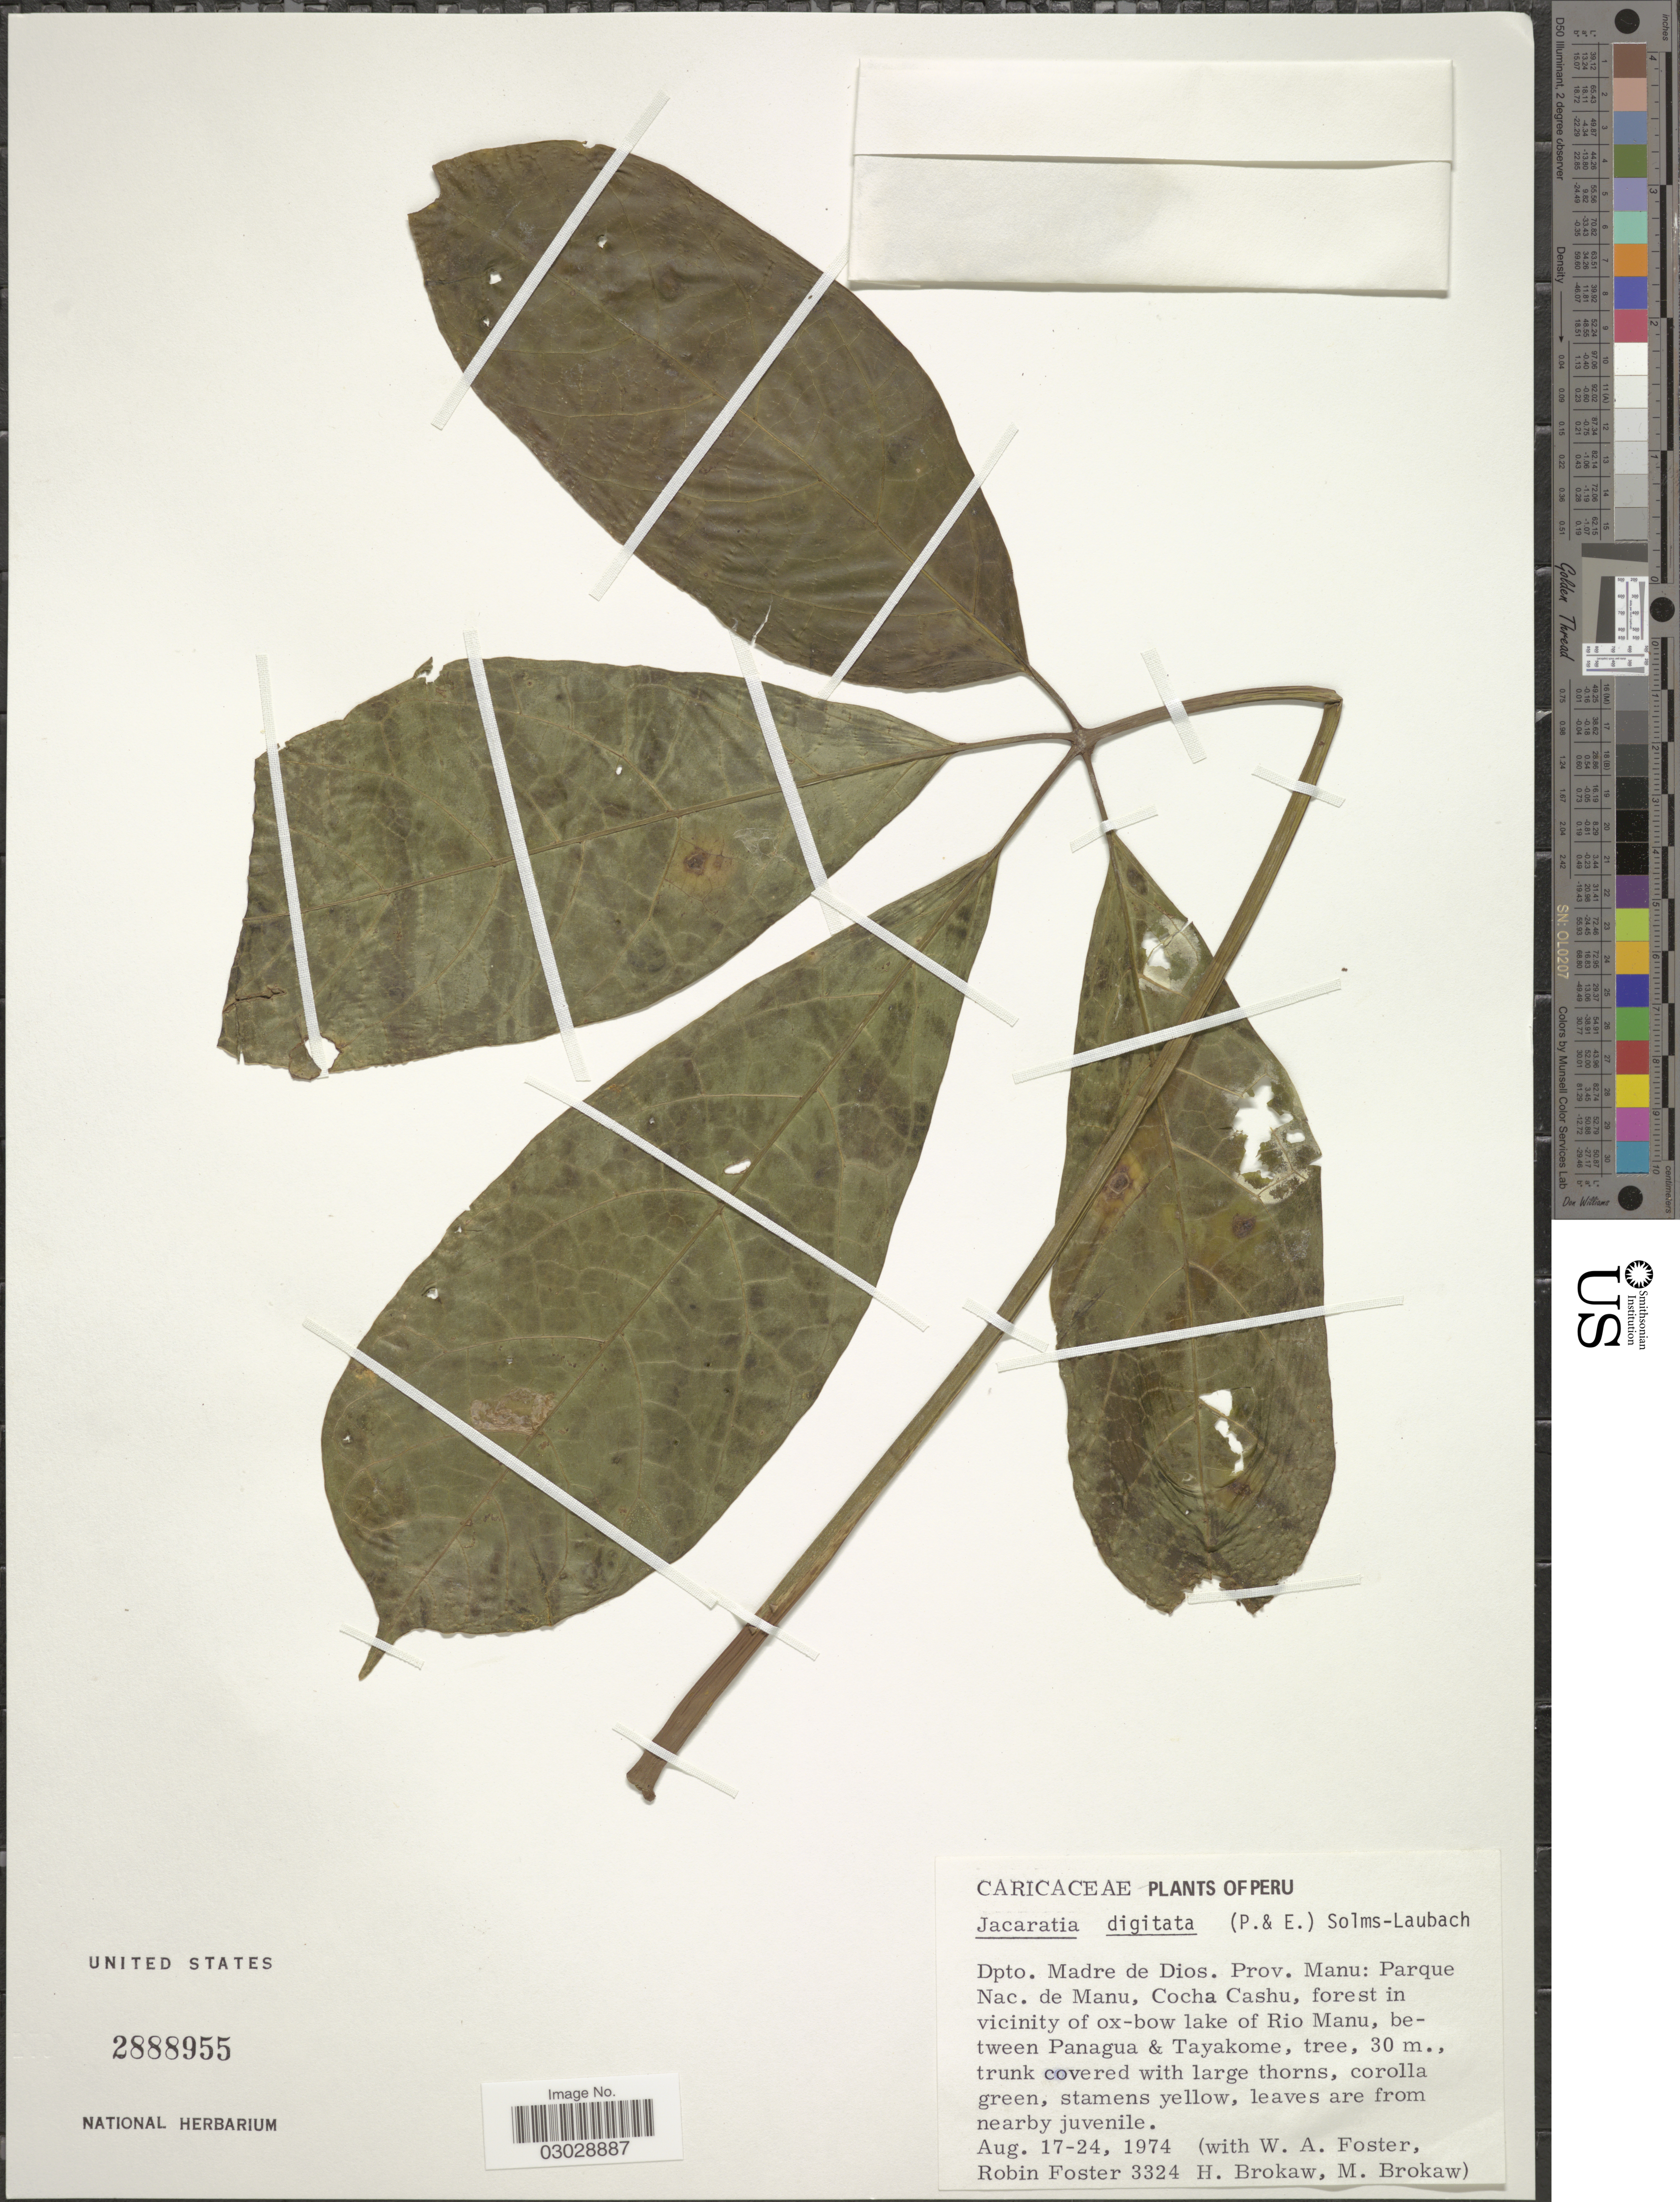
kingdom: Plantae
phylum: Tracheophyta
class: Magnoliopsida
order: Brassicales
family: Caricaceae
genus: Jacaratia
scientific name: Jacaratia digitata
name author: (Poepp. & Endl.) Solms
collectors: R. B. Foster, W. Foster, H. Brokaw & M. Brokaw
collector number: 3324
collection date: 1974-08-17/1974-08-24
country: Peru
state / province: Madre de Dios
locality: Dpto. Madre de Dios. Prov. Manu: Parque Nac. de Manu, Cocha Cashu, forest in vicinity of ox-bow lake of Rio Manu, between Panagua & Tayakome.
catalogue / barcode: US 2888955